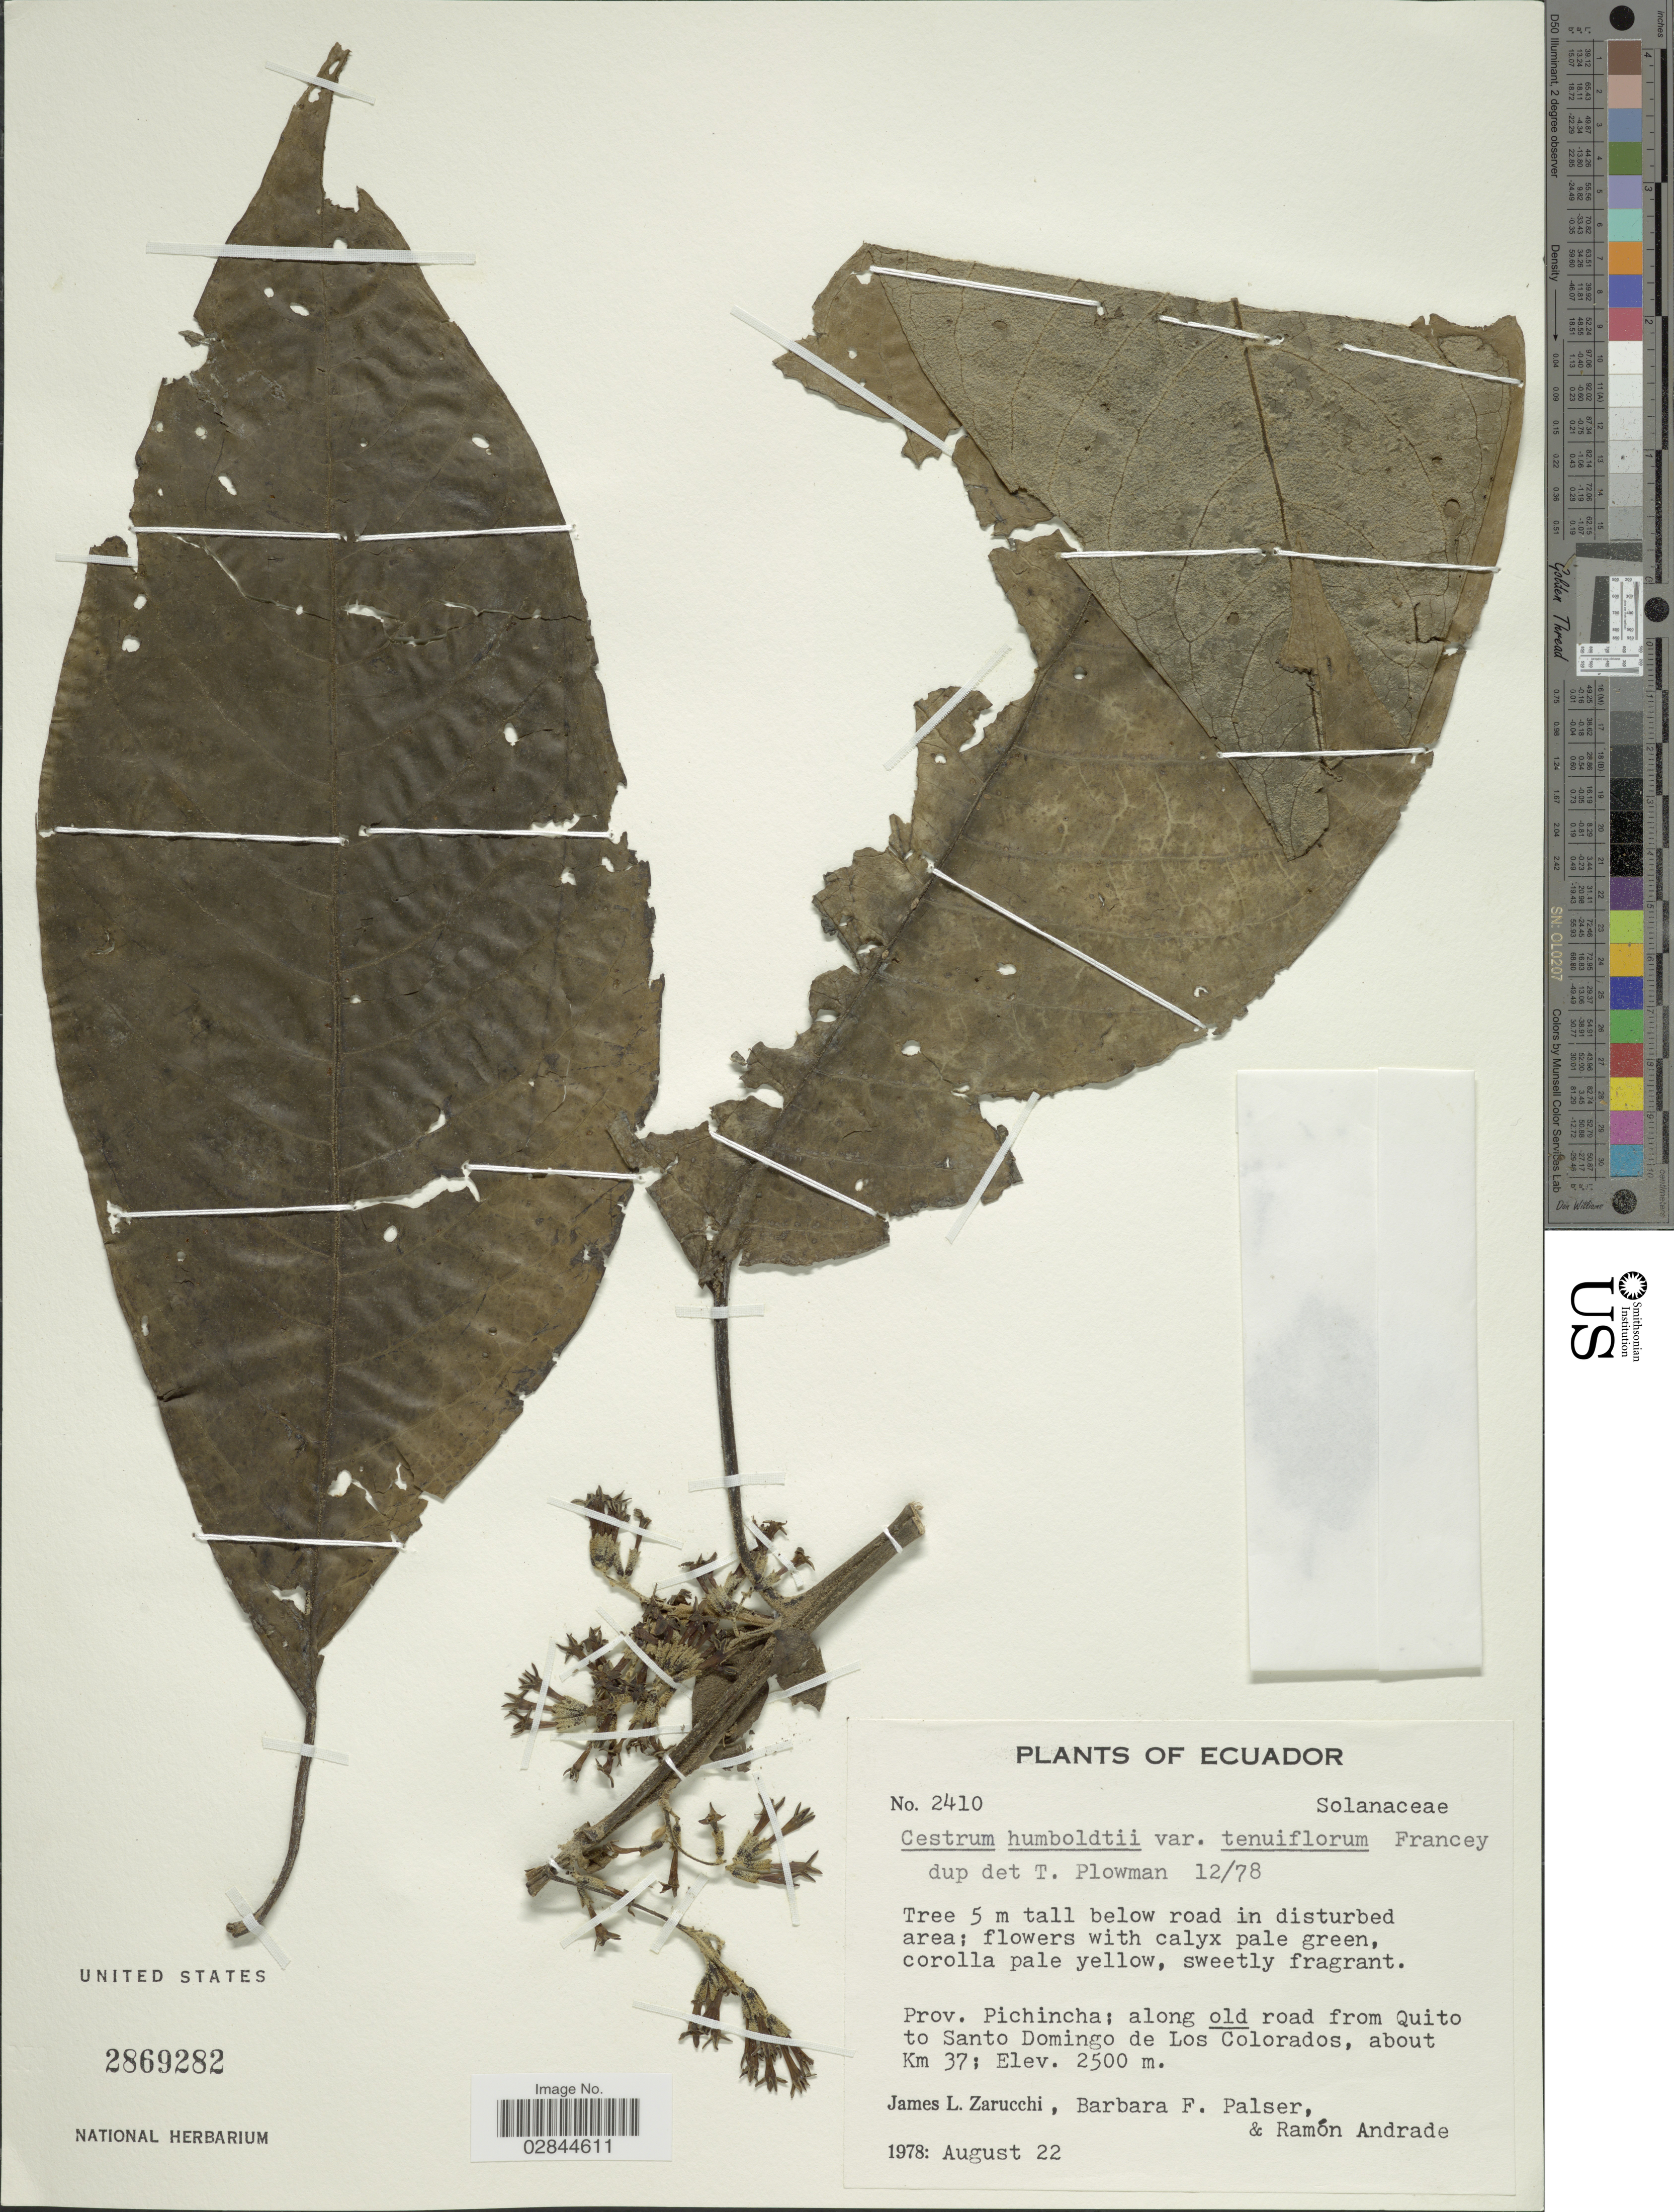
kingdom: Plantae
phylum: Tracheophyta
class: Magnoliopsida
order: Solanales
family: Solanaceae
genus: Cestrum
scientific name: Cestrum humboldtii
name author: Francey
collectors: J. L. Zarucchi, F. Palser & R. Andrade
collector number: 2410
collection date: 1978-08-22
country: Ecuador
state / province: Pichincha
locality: Along road from Quito to Santo Domingo de Los Colorados, about Km 37.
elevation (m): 2500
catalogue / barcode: US 2869282